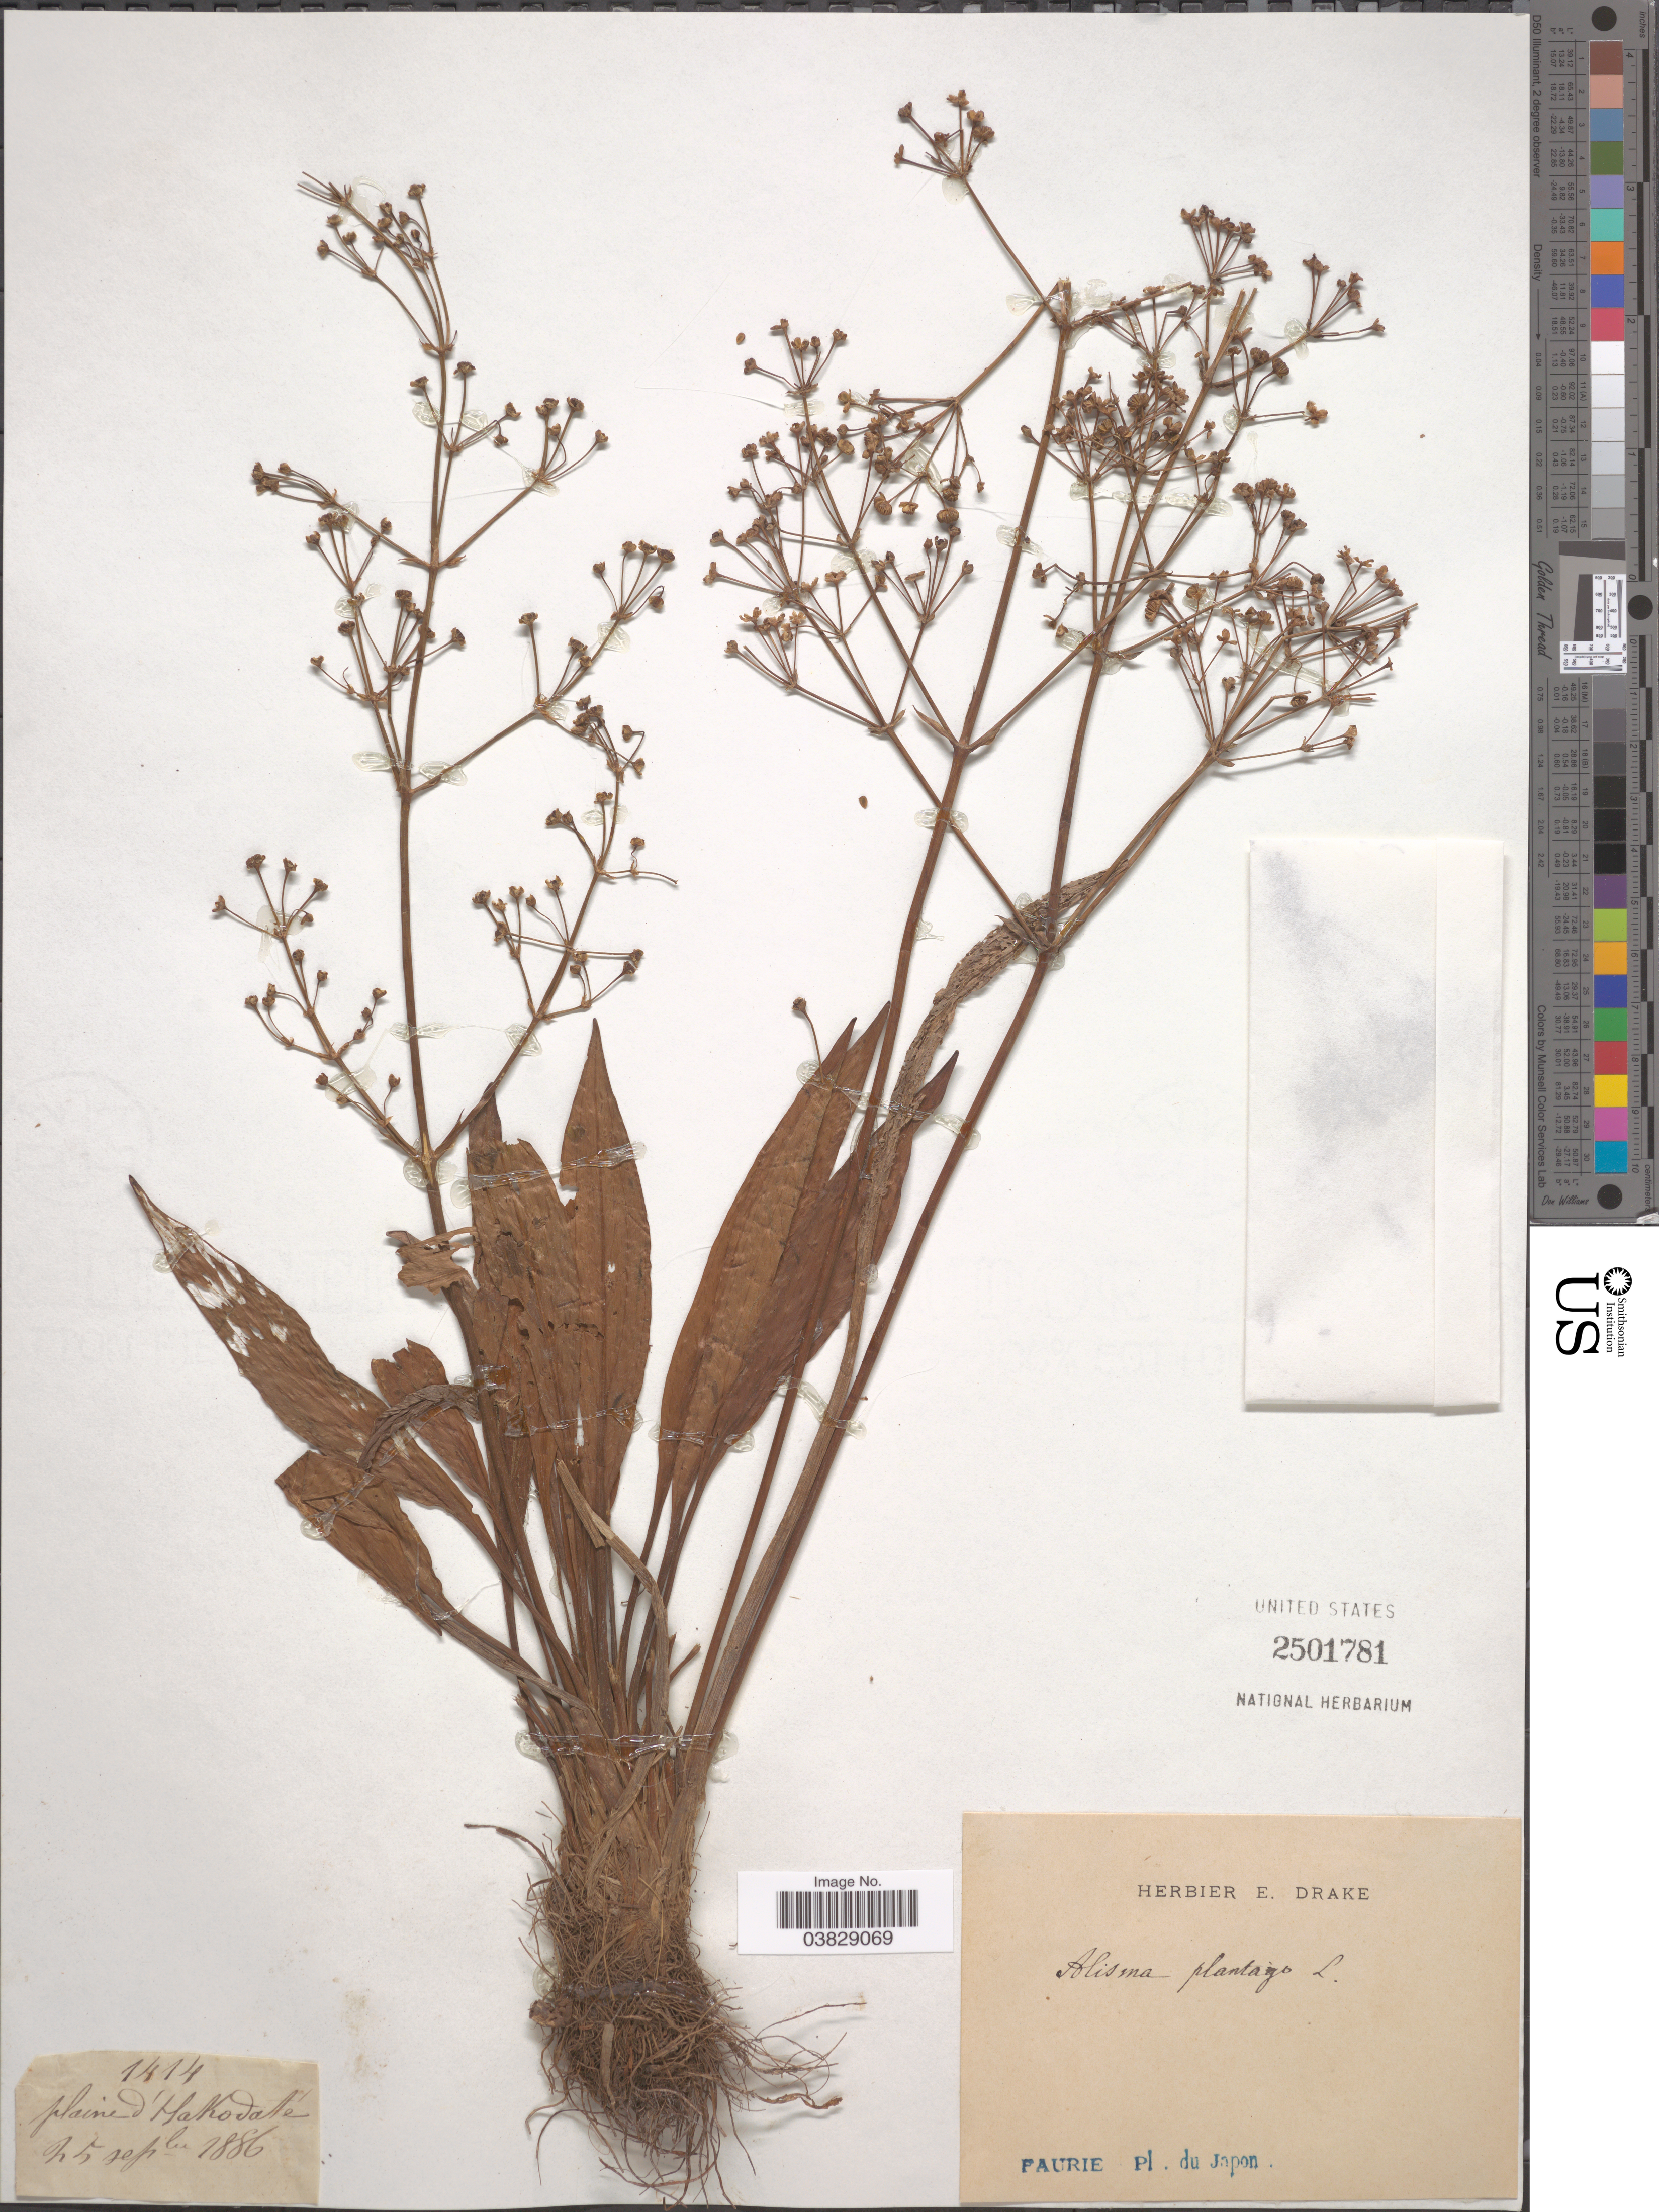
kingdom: Plantae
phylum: Tracheophyta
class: Liliopsida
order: Alismatales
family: Alismataceae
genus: Alisma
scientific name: Alisma plantago-aquatica var. americanum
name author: L.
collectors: -. Faurie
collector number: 1414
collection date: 1886-09-25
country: Japan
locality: Plaine d'Hakodate.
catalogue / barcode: US 2501781